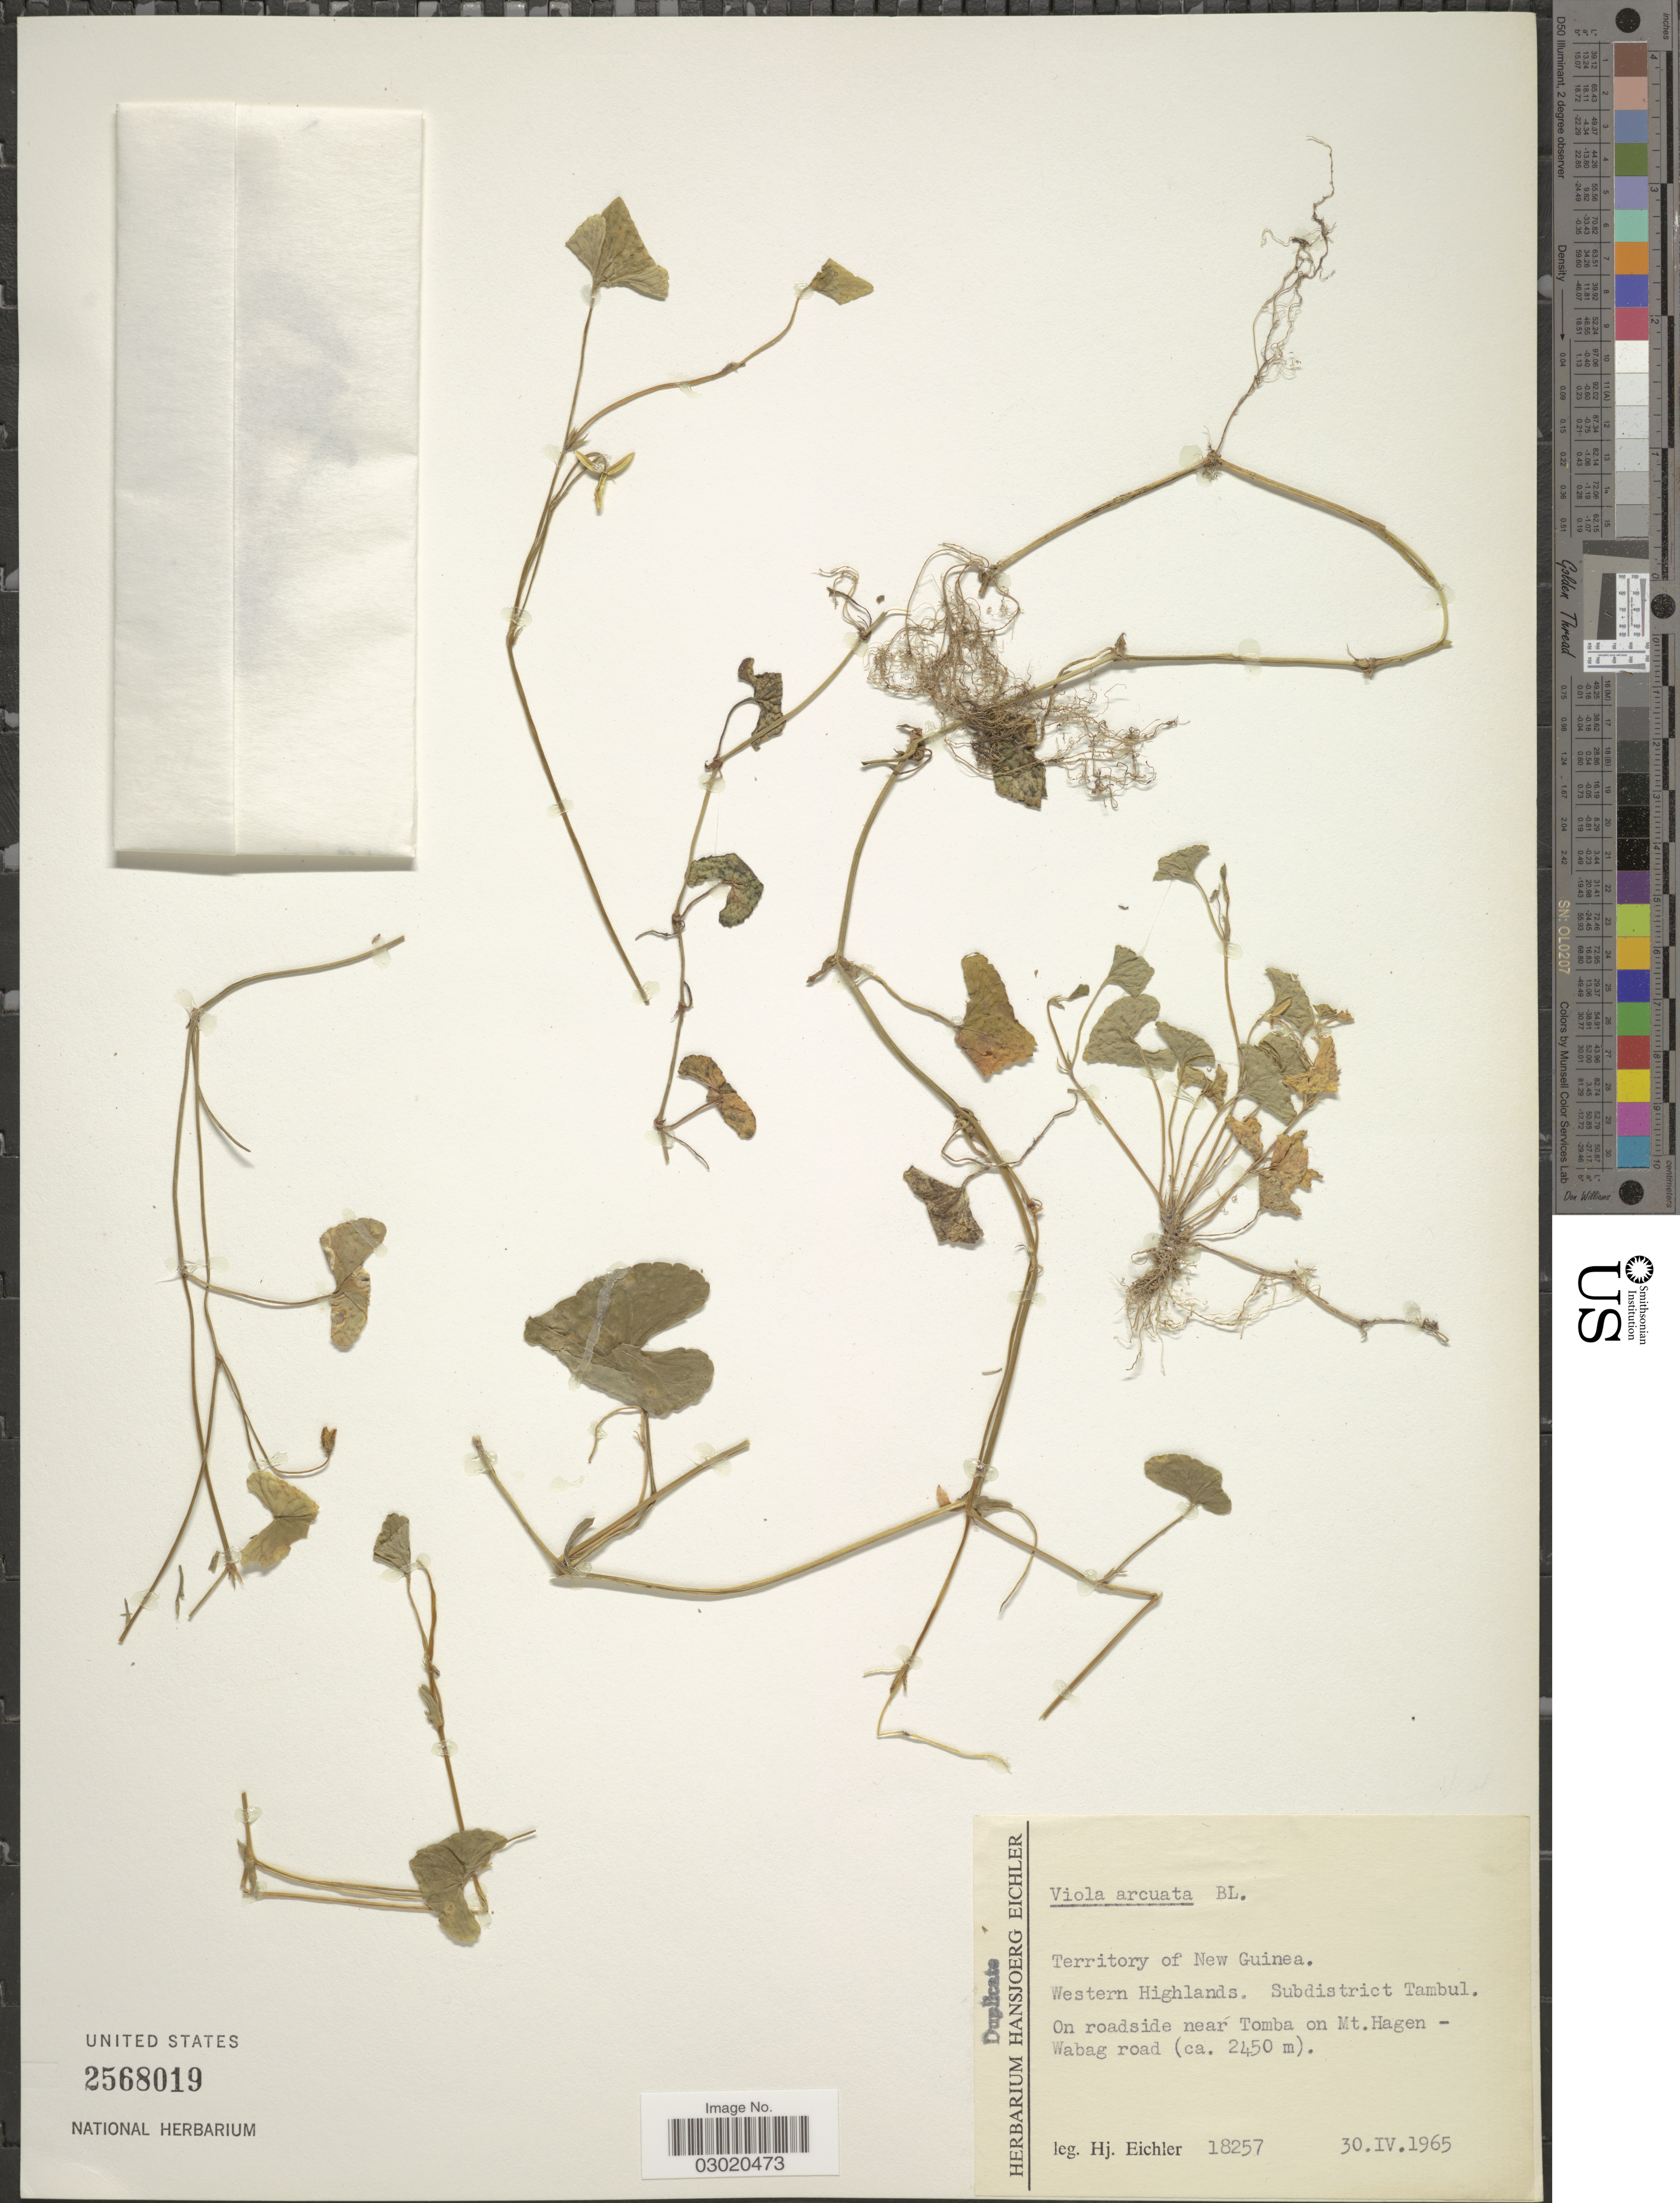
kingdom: Plantae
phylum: Tracheophyta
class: Magnoliopsida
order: Malpighiales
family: Violaceae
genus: Viola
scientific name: Viola arcuata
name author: Blume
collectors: H. Eichler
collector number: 18257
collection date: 1965-04-30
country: Papua New Guinea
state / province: Manus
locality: Territory of New Guinea. Western Highlands. Subdistrict Tambul. On roadside near Tomba on Mt. Hagen - Wabag road.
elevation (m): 2450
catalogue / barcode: US 2568019